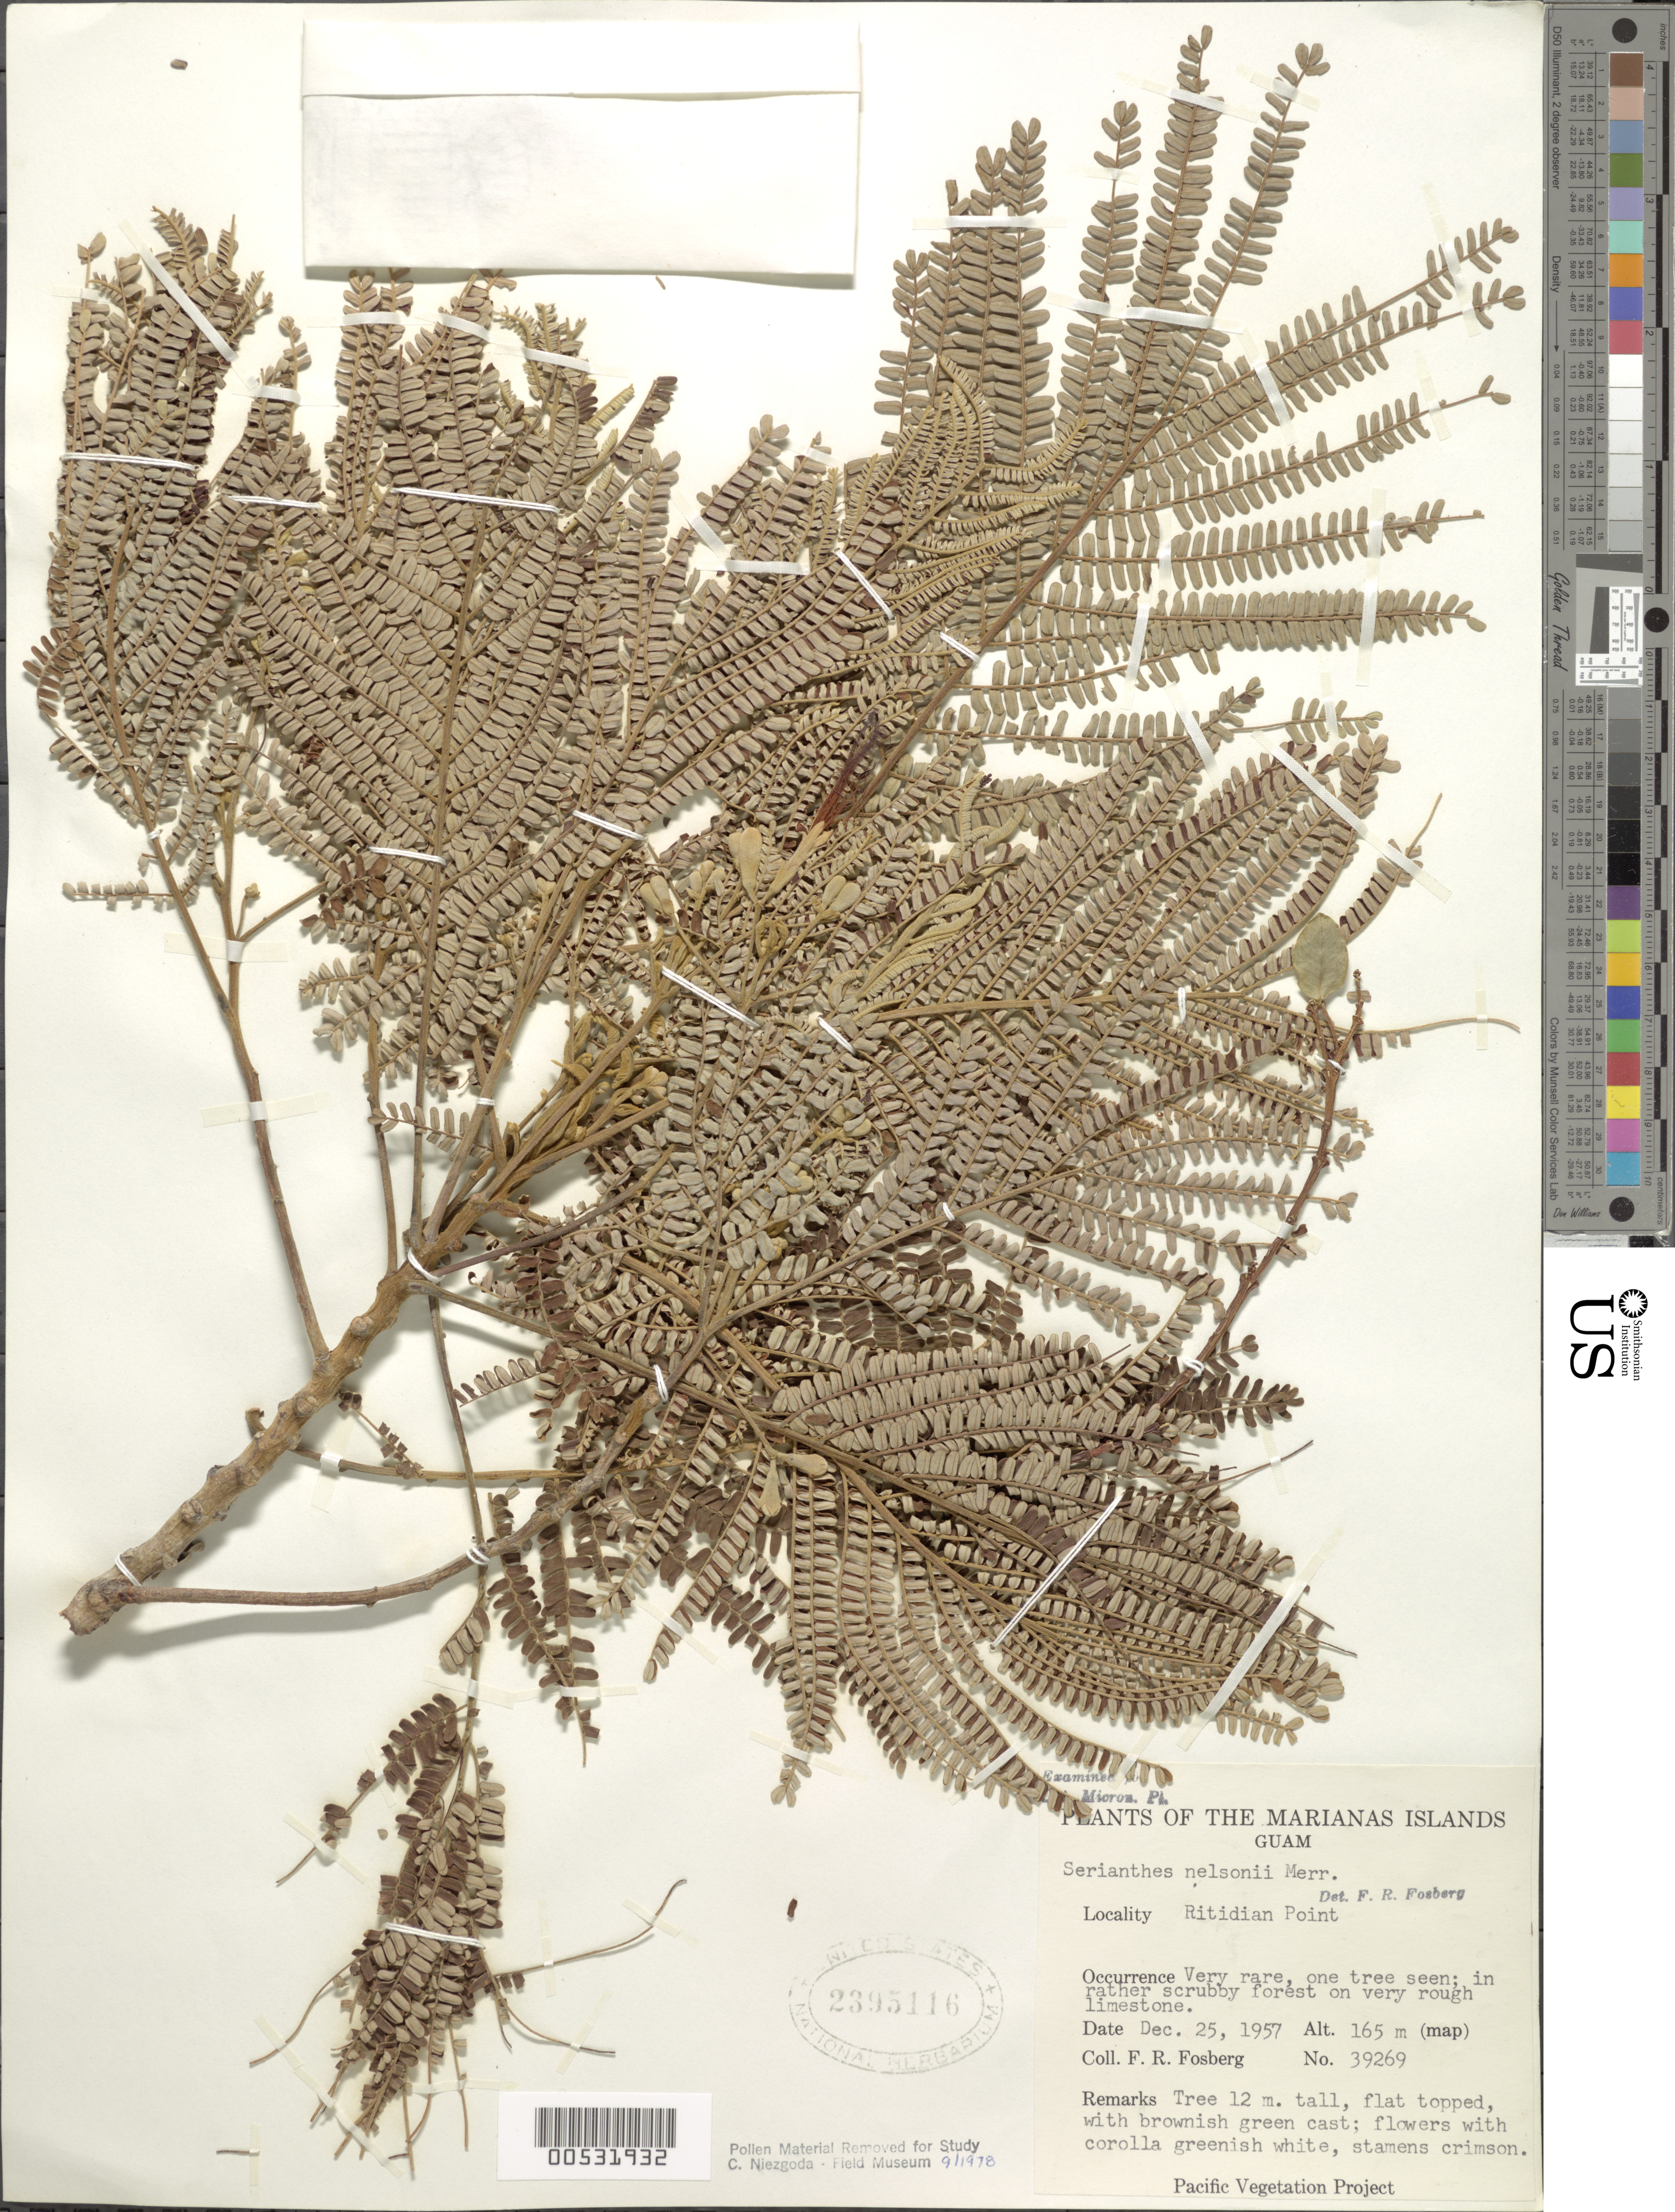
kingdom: Plantae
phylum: Tracheophyta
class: Magnoliopsida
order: Fabales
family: Fabaceae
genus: Serianthes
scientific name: Serianthes nelsonii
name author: Merr.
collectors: F. R. Fosberg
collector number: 39269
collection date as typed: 25 Dec 1957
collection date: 1957-12-25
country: Guam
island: Guam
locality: Ritidian Point.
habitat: Rather scrubby forest on very rough limestone.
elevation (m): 165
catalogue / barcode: US 2395116